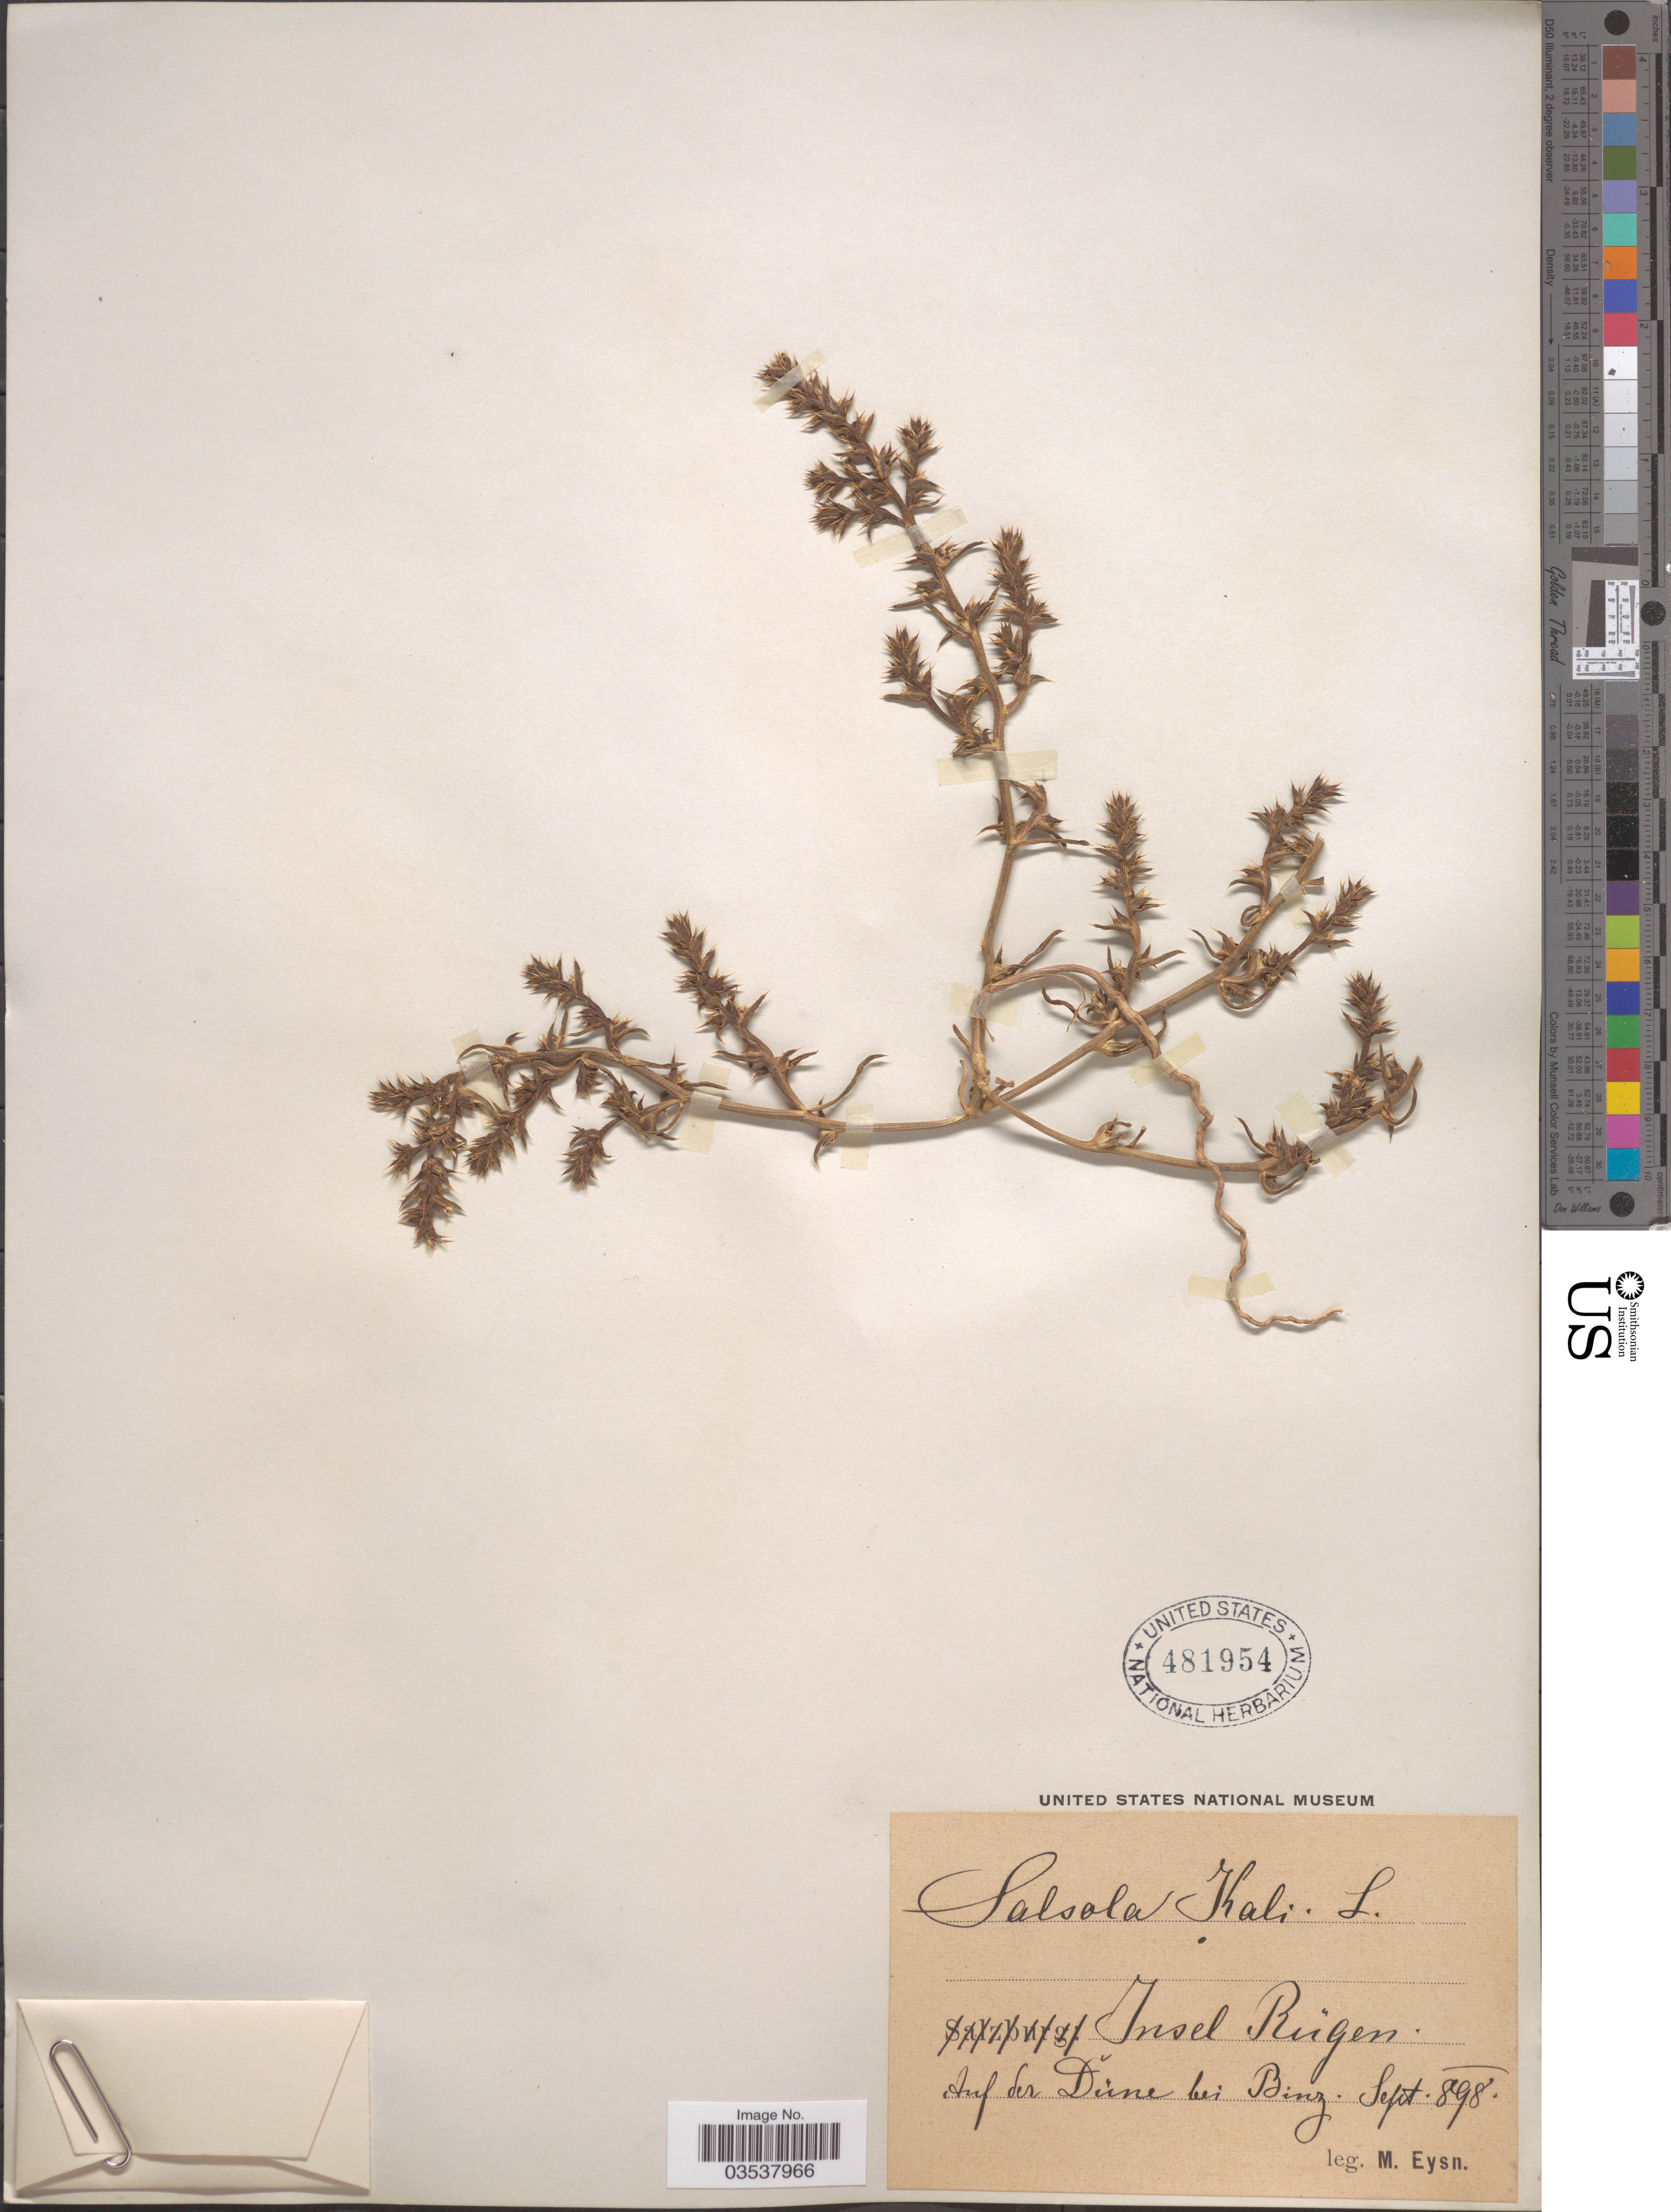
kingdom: Plantae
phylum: Tracheophyta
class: Magnoliopsida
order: Caryophyllales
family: Amaranthaceae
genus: Salsola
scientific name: Salsola kali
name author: L.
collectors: M. Eysn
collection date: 1898-09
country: Germany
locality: Insel Rügen. Auf der Düne bei Binz.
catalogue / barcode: US 481954